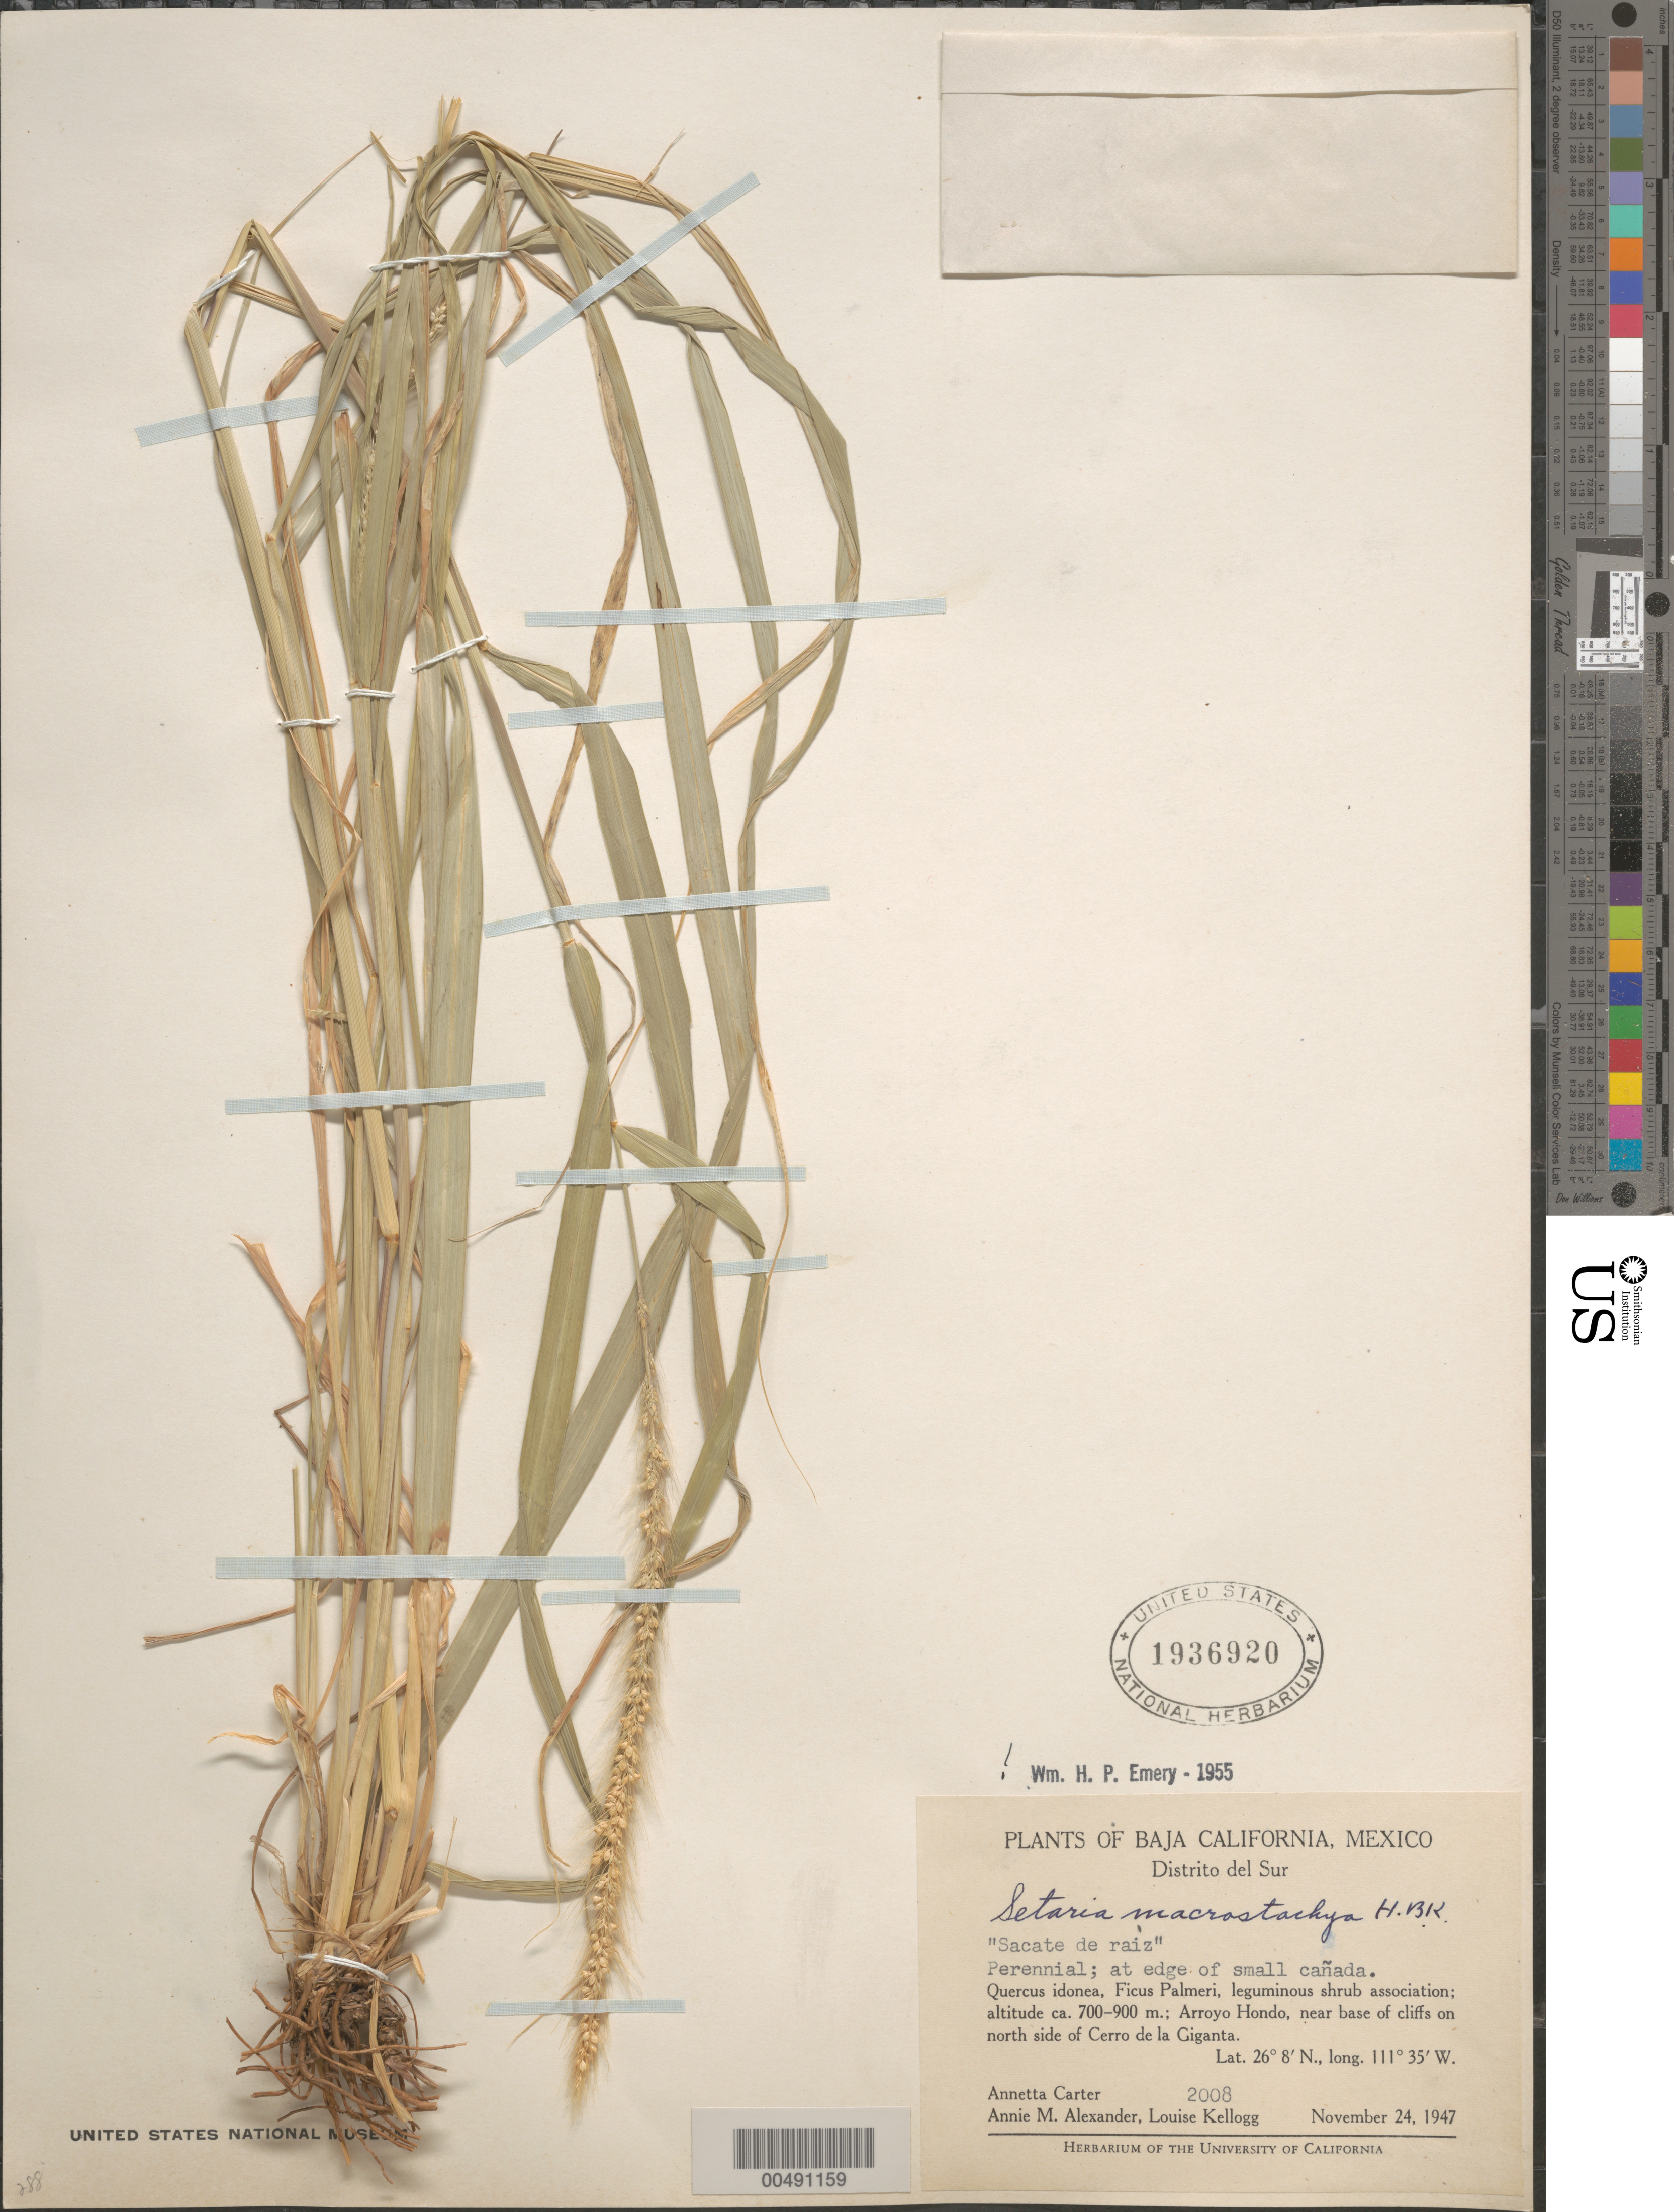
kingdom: Plantae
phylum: Tracheophyta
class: Liliopsida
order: Poales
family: Poaceae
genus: Setaria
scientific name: Setaria macrostachya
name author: Kunth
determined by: Emery, W. H. P.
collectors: A. M. Carter, A. M. Alexander & L. Kellogg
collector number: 2008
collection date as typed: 24 Nov 1947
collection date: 1947-11-24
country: Mexico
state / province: Baja California Sur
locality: Arroyo Hondo, base of cliffs on N side of Cerro de la Giganta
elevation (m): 700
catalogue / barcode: US 1936920